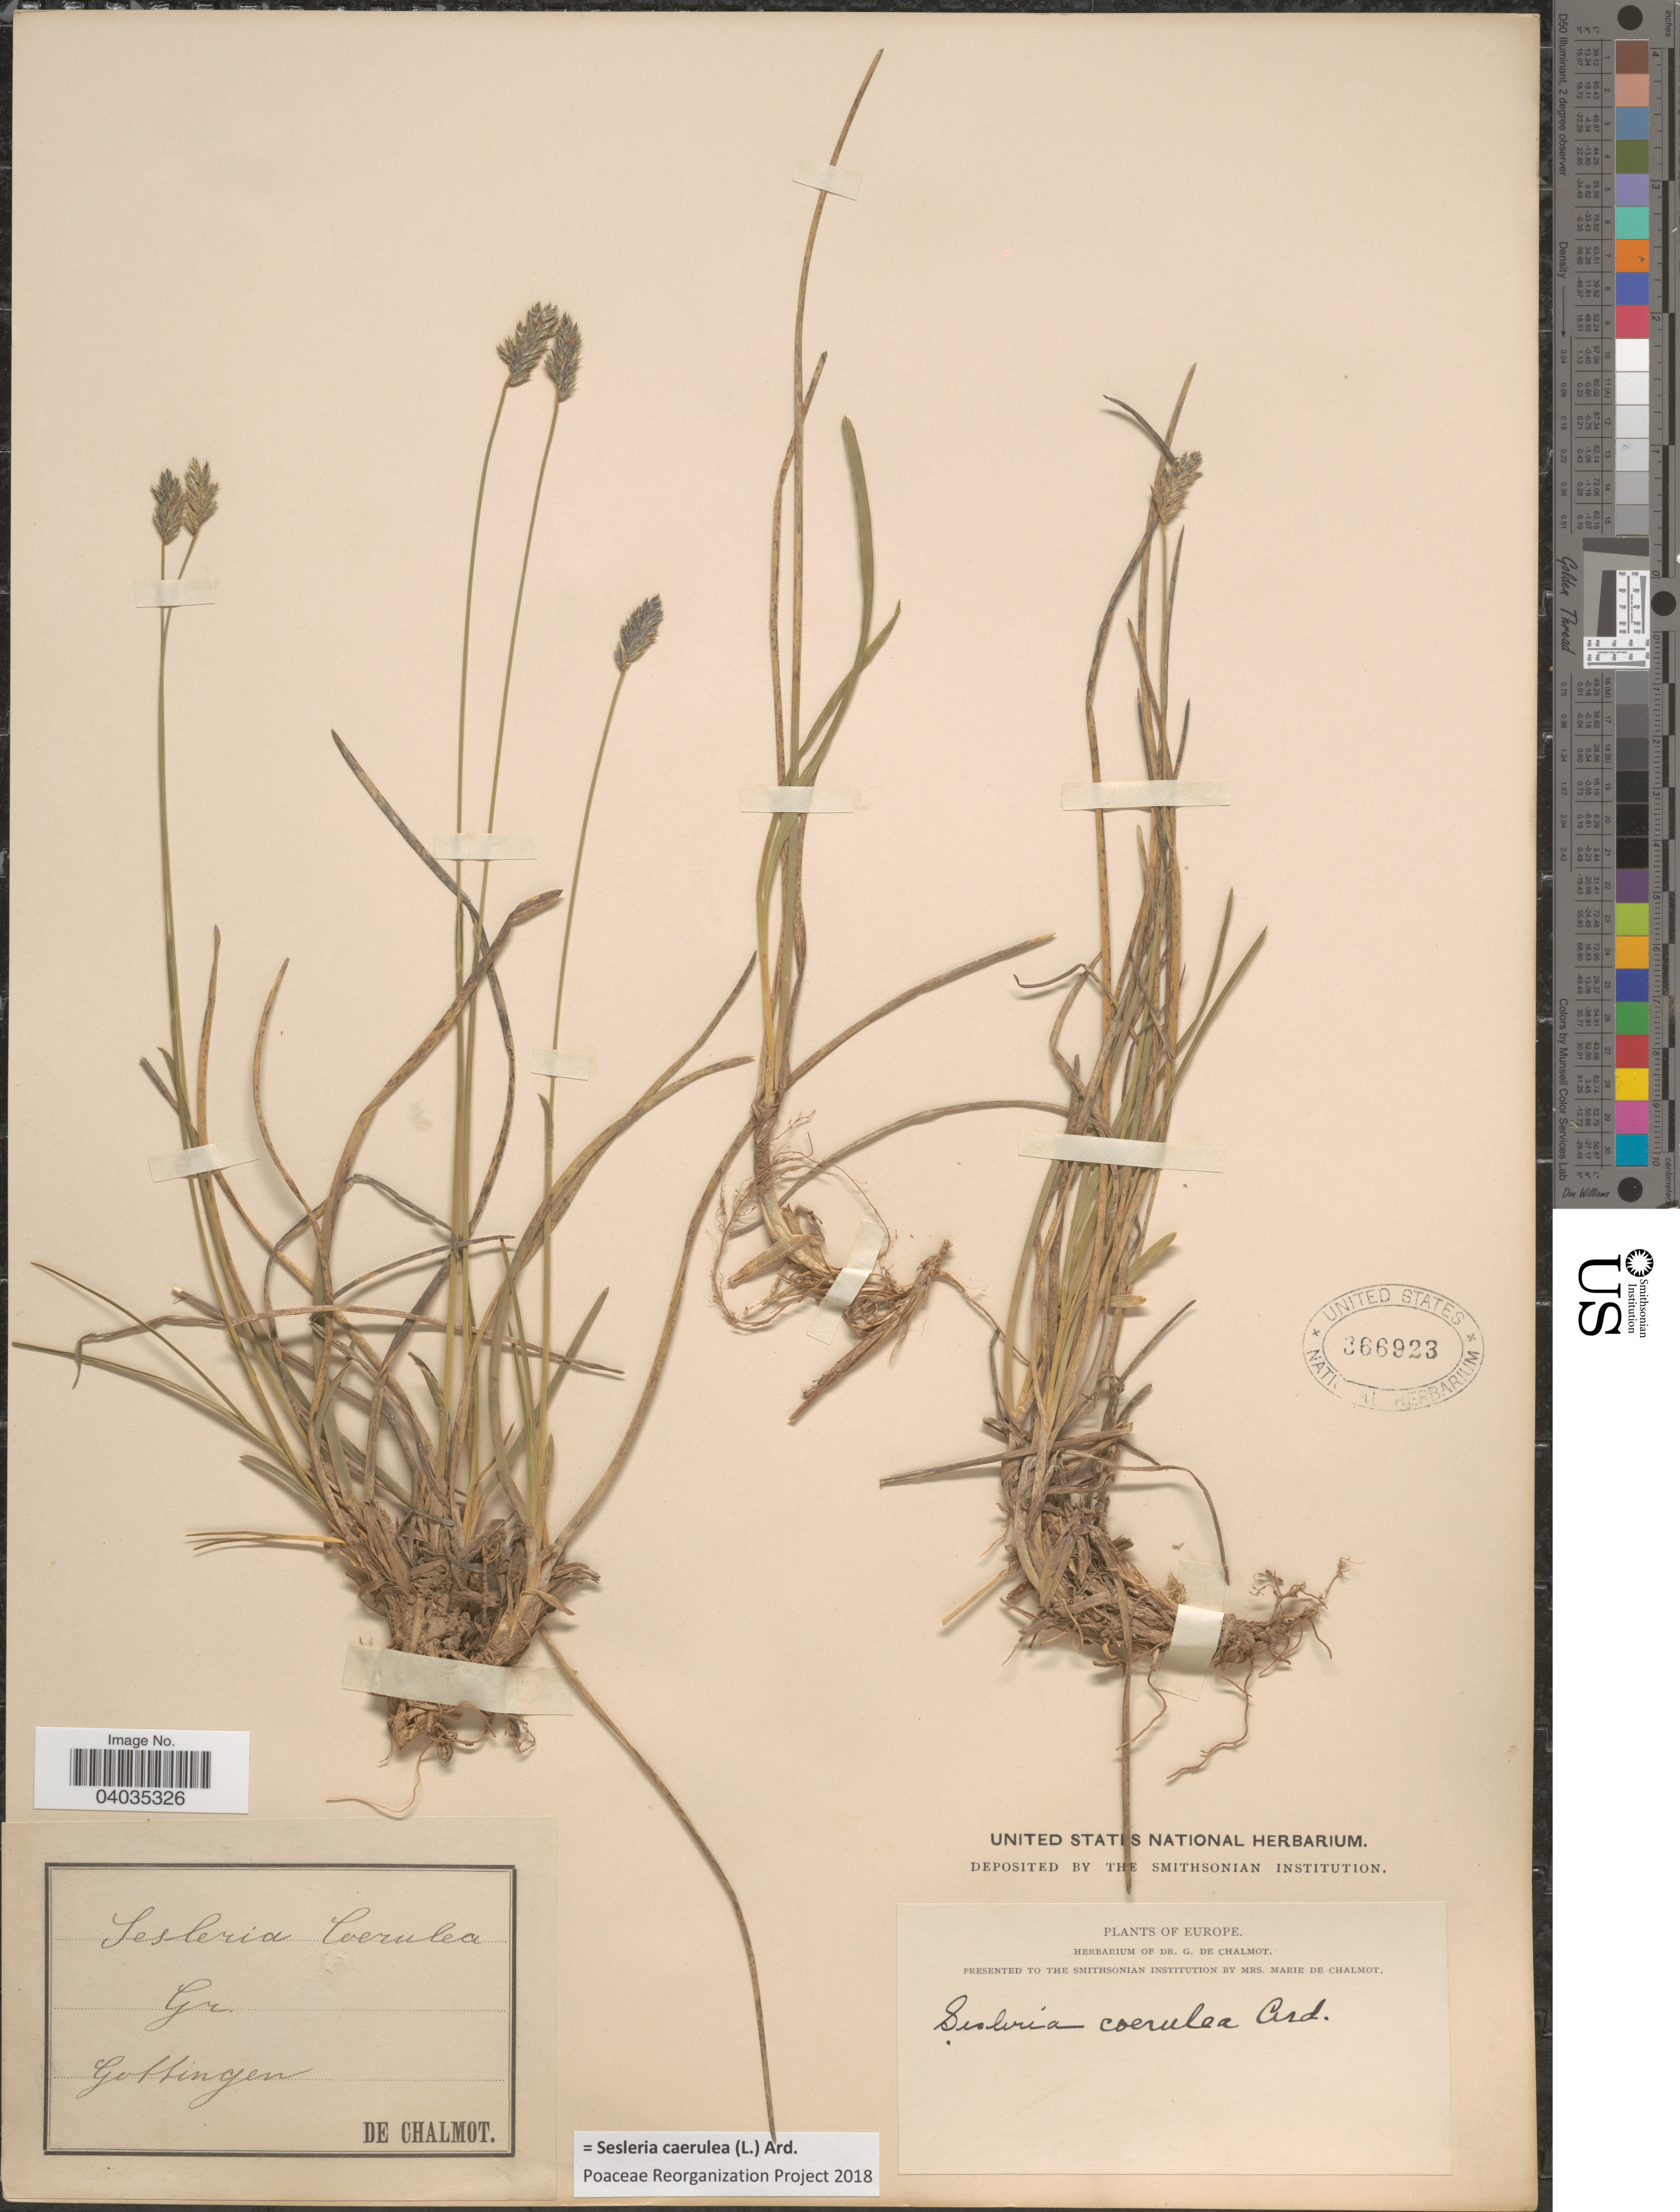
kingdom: Plantae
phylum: Tracheophyta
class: Liliopsida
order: Poales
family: Poaceae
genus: Sesleria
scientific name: Sesleria caerulea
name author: (L.) Ard.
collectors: G. de Chalmot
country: Germany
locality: Gottingen. Europe.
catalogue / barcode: US 366923